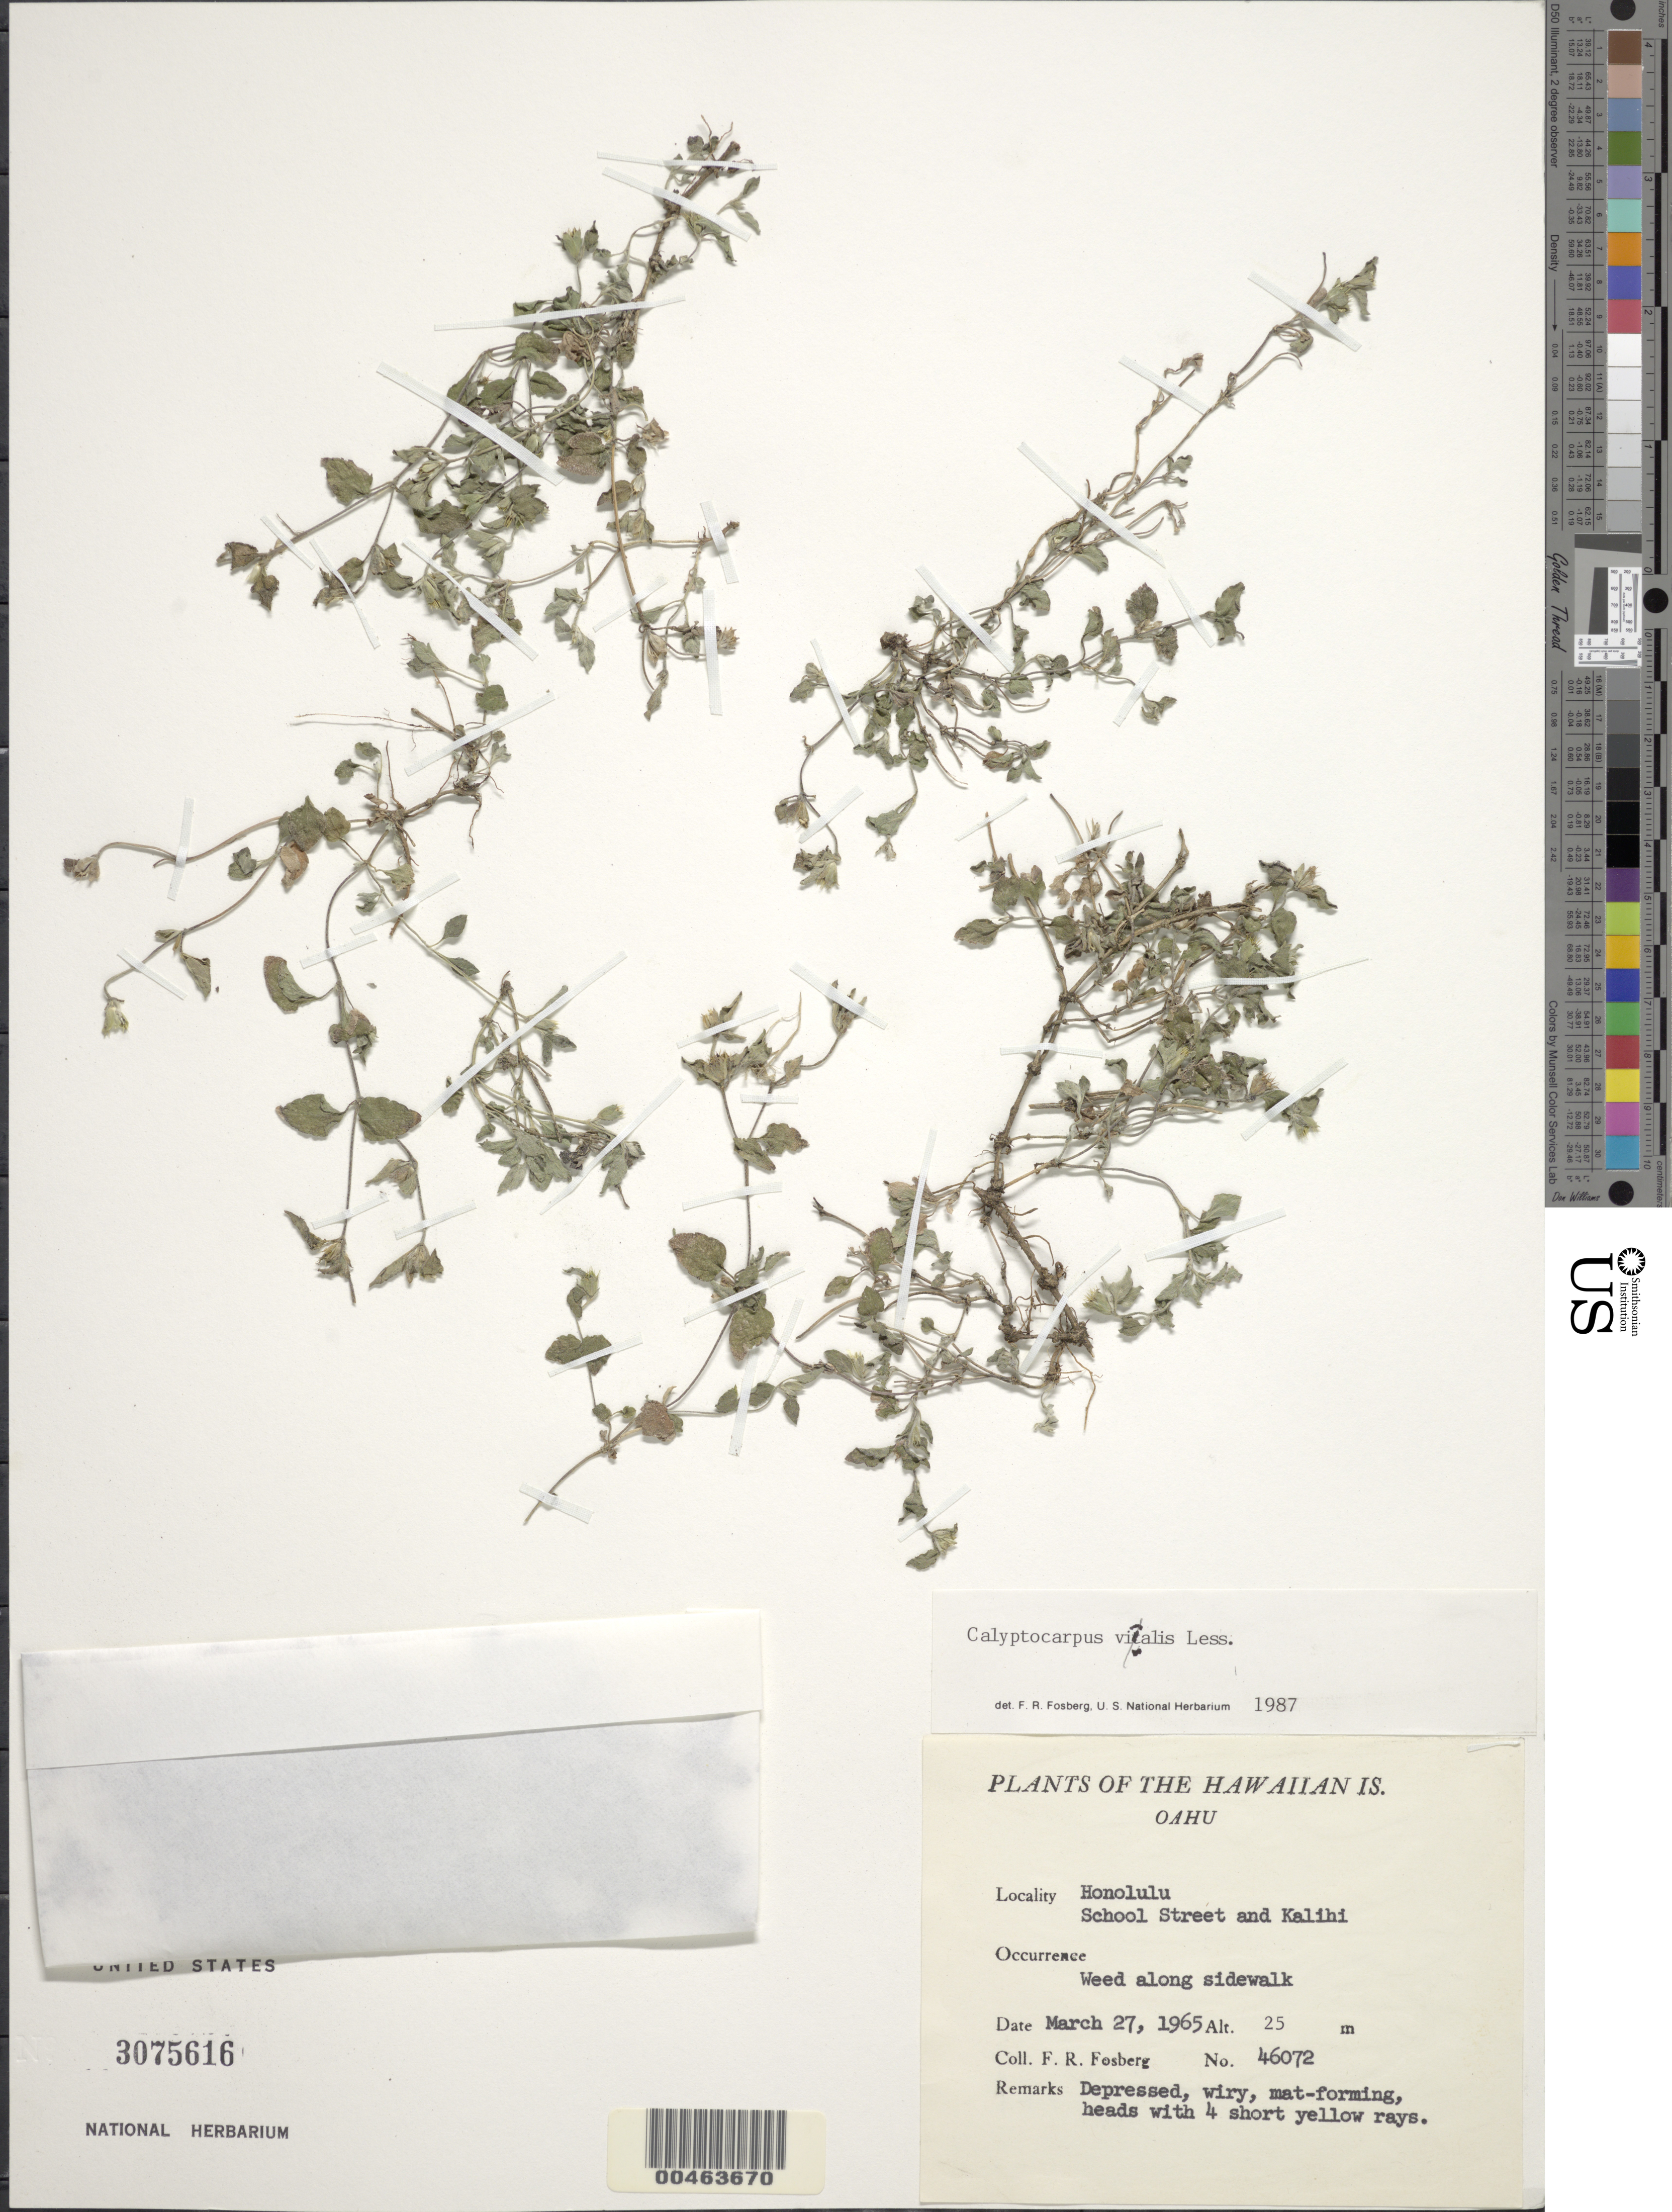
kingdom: Plantae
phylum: Tracheophyta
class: Magnoliopsida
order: Asterales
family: Asteraceae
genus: Calyptocarpus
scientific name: Calyptocarpus vialis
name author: Less.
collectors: F. R. Fosberg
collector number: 46072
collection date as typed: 27 Mar 1965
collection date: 1965-03-27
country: United States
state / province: Hawaii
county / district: Honolulu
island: Oahu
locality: Honolulu, School Street and Kalihi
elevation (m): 25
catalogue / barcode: US 3075616